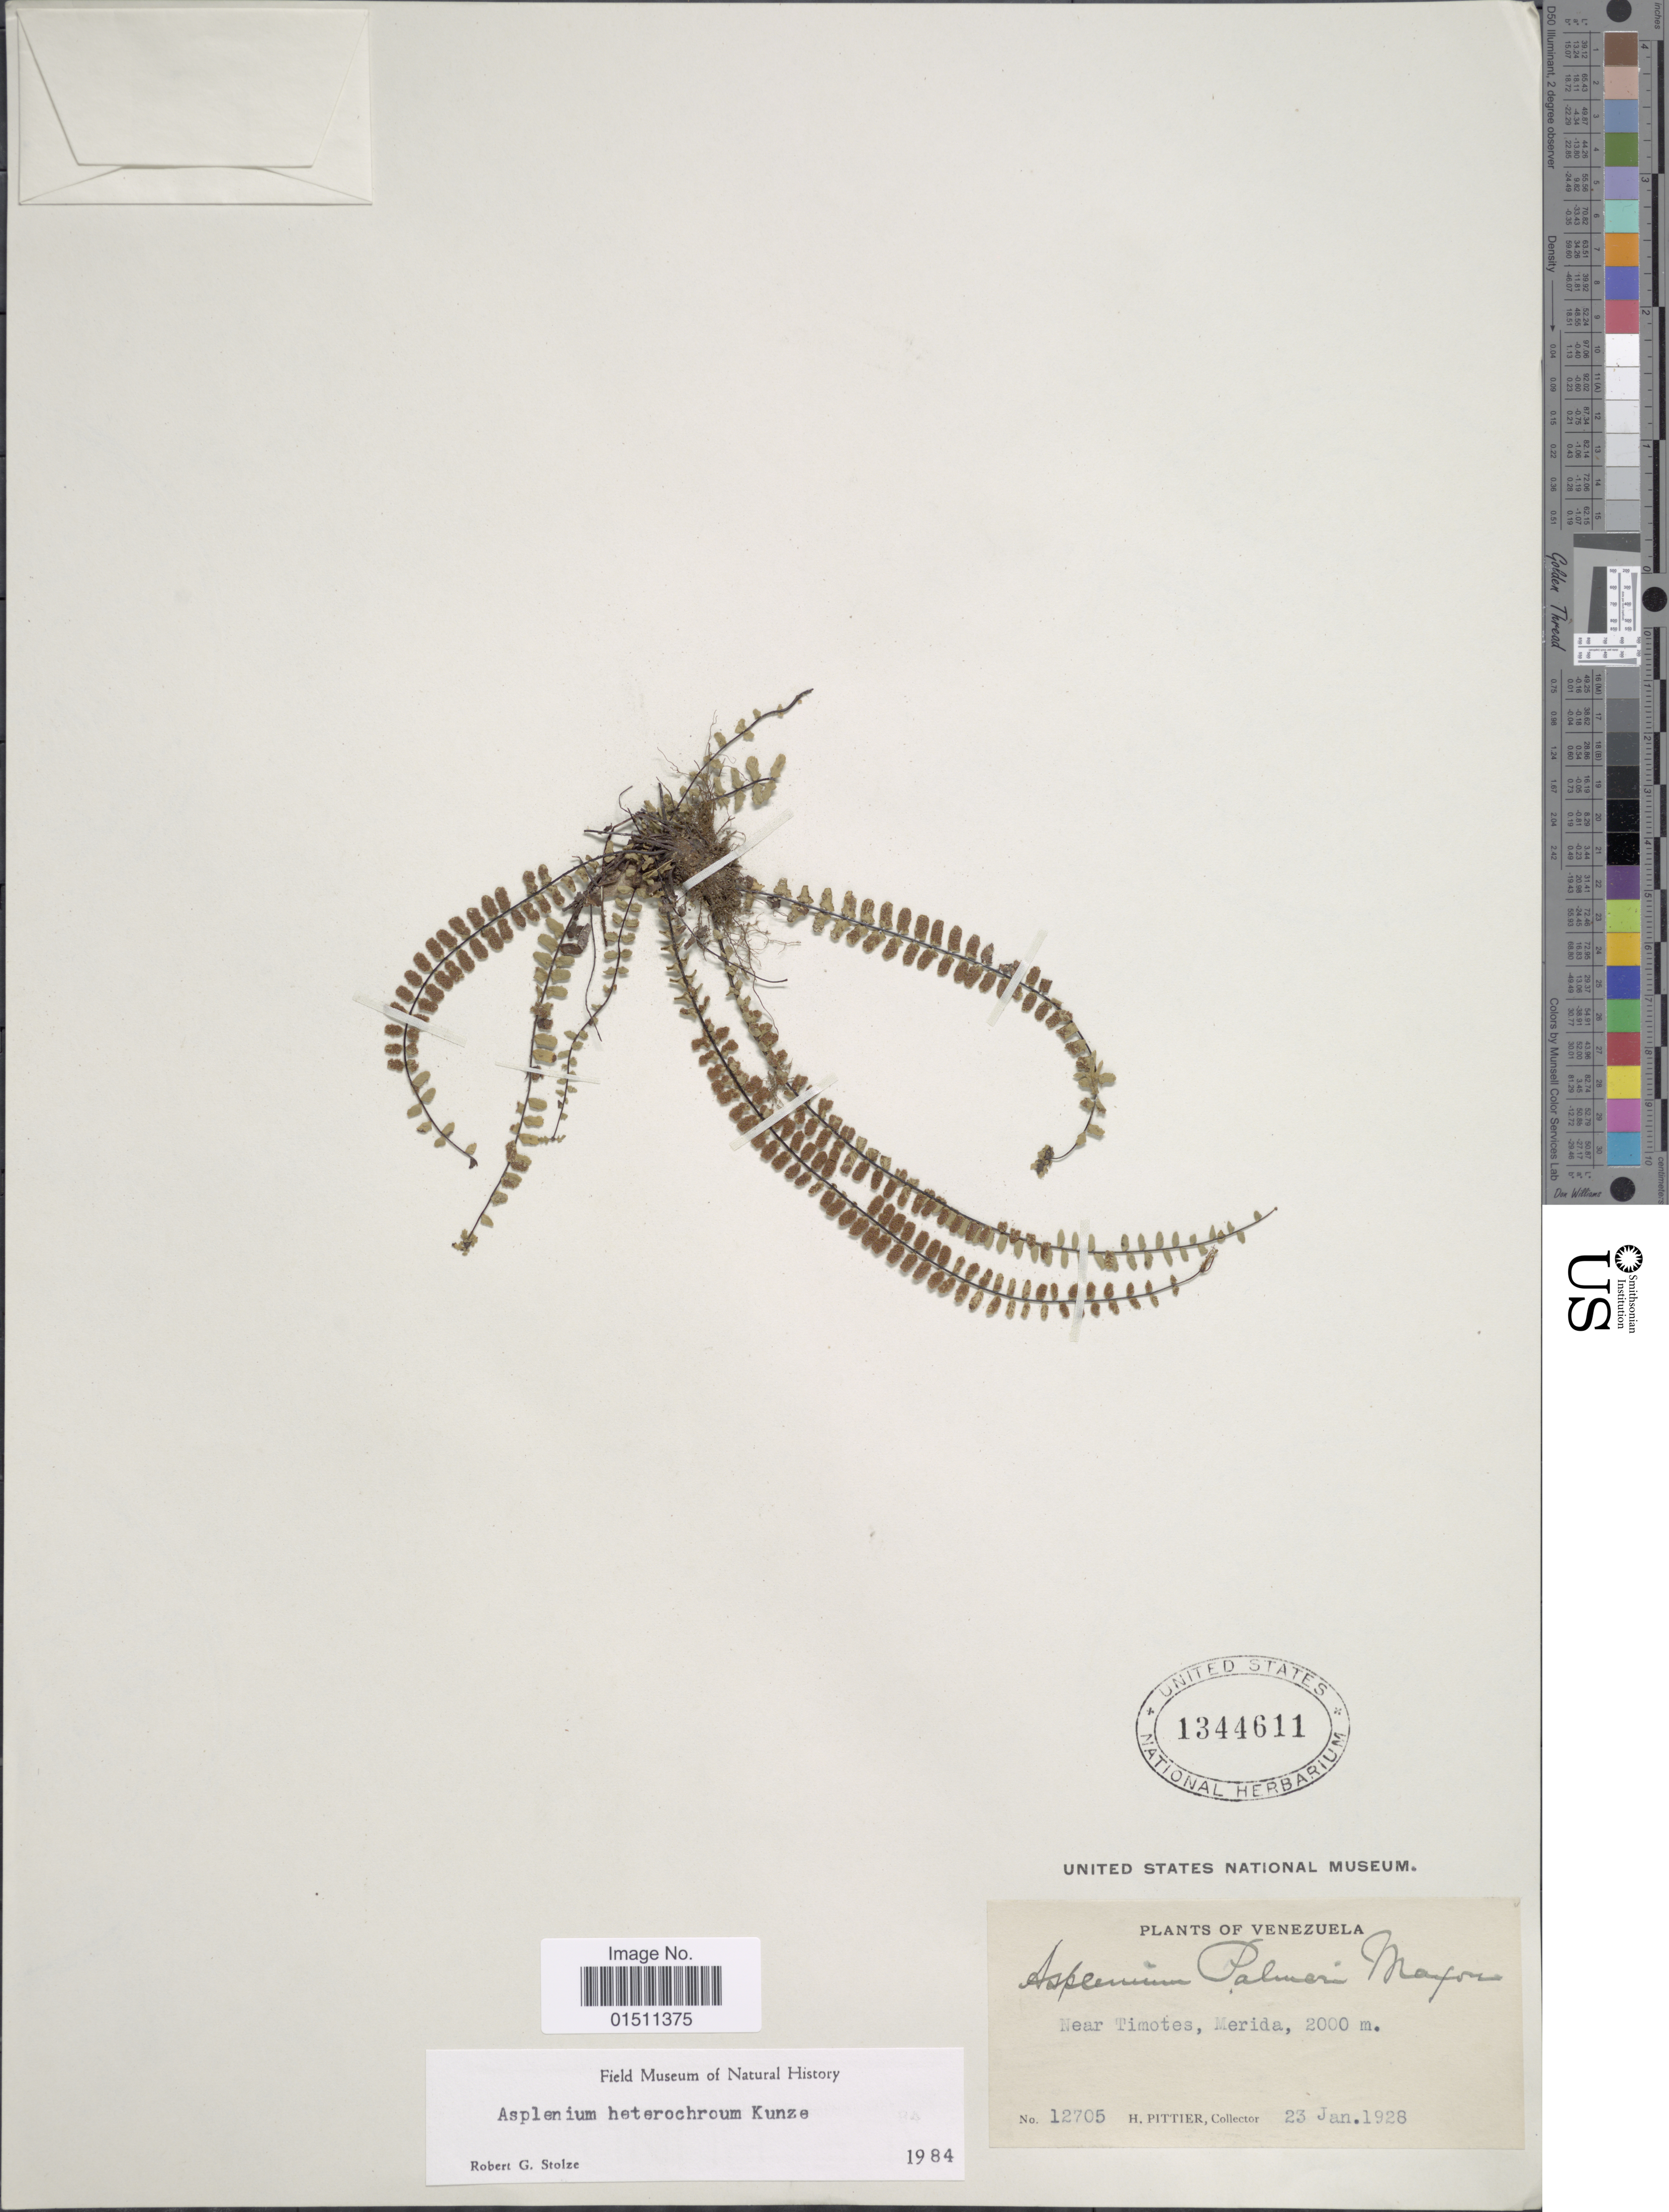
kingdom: Plantae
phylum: Tracheophyta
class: Polypodiopsida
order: Polypodiales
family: Aspleniaceae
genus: Asplenium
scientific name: Asplenium heterochroum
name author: Kunze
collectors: H. F. Pittier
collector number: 12705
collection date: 1928-01-23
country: Venezuela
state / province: Mérida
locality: Venezuela, Near Timotes.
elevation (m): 2000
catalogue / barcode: US 1344611